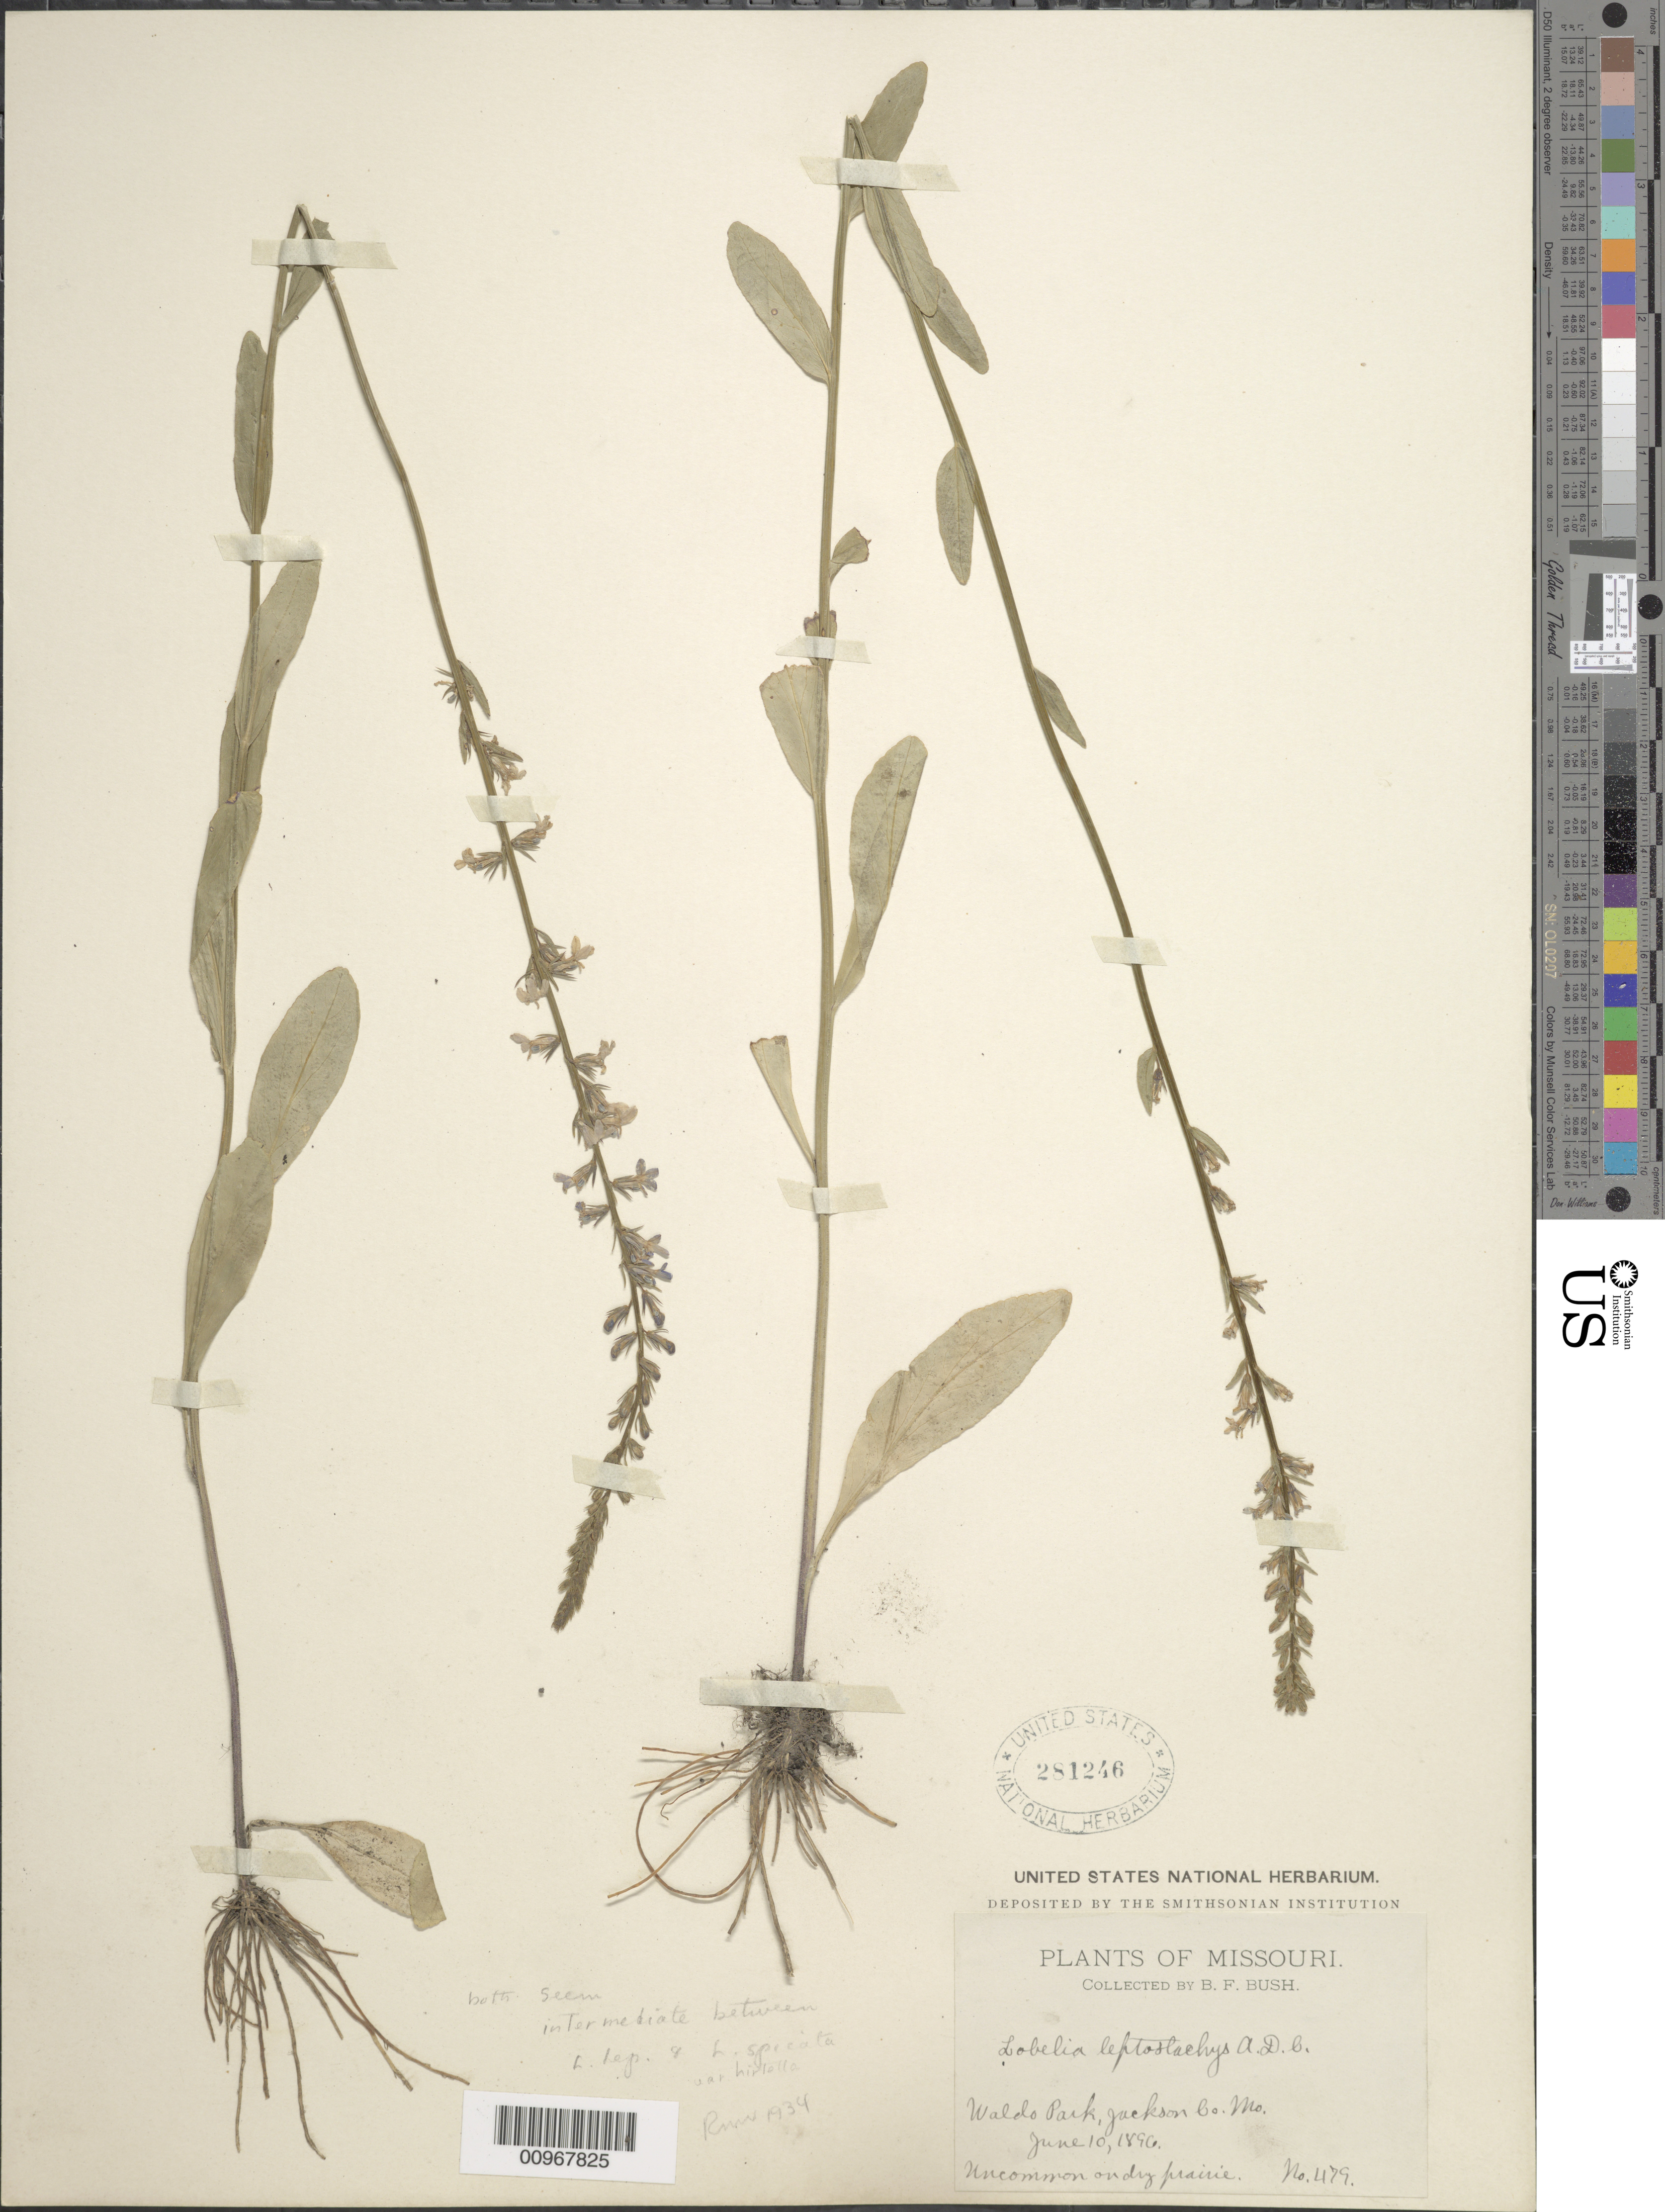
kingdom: Plantae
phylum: Tracheophyta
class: Magnoliopsida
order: Asterales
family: Campanulaceae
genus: Lobelia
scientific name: Lobelia leptostachys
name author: A. DC.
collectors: B. F. Bush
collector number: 479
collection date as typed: June 10, 1896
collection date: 1896-06-10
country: United States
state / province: Missouri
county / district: Jackson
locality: Waldo Park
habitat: dry prairie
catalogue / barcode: US 281246